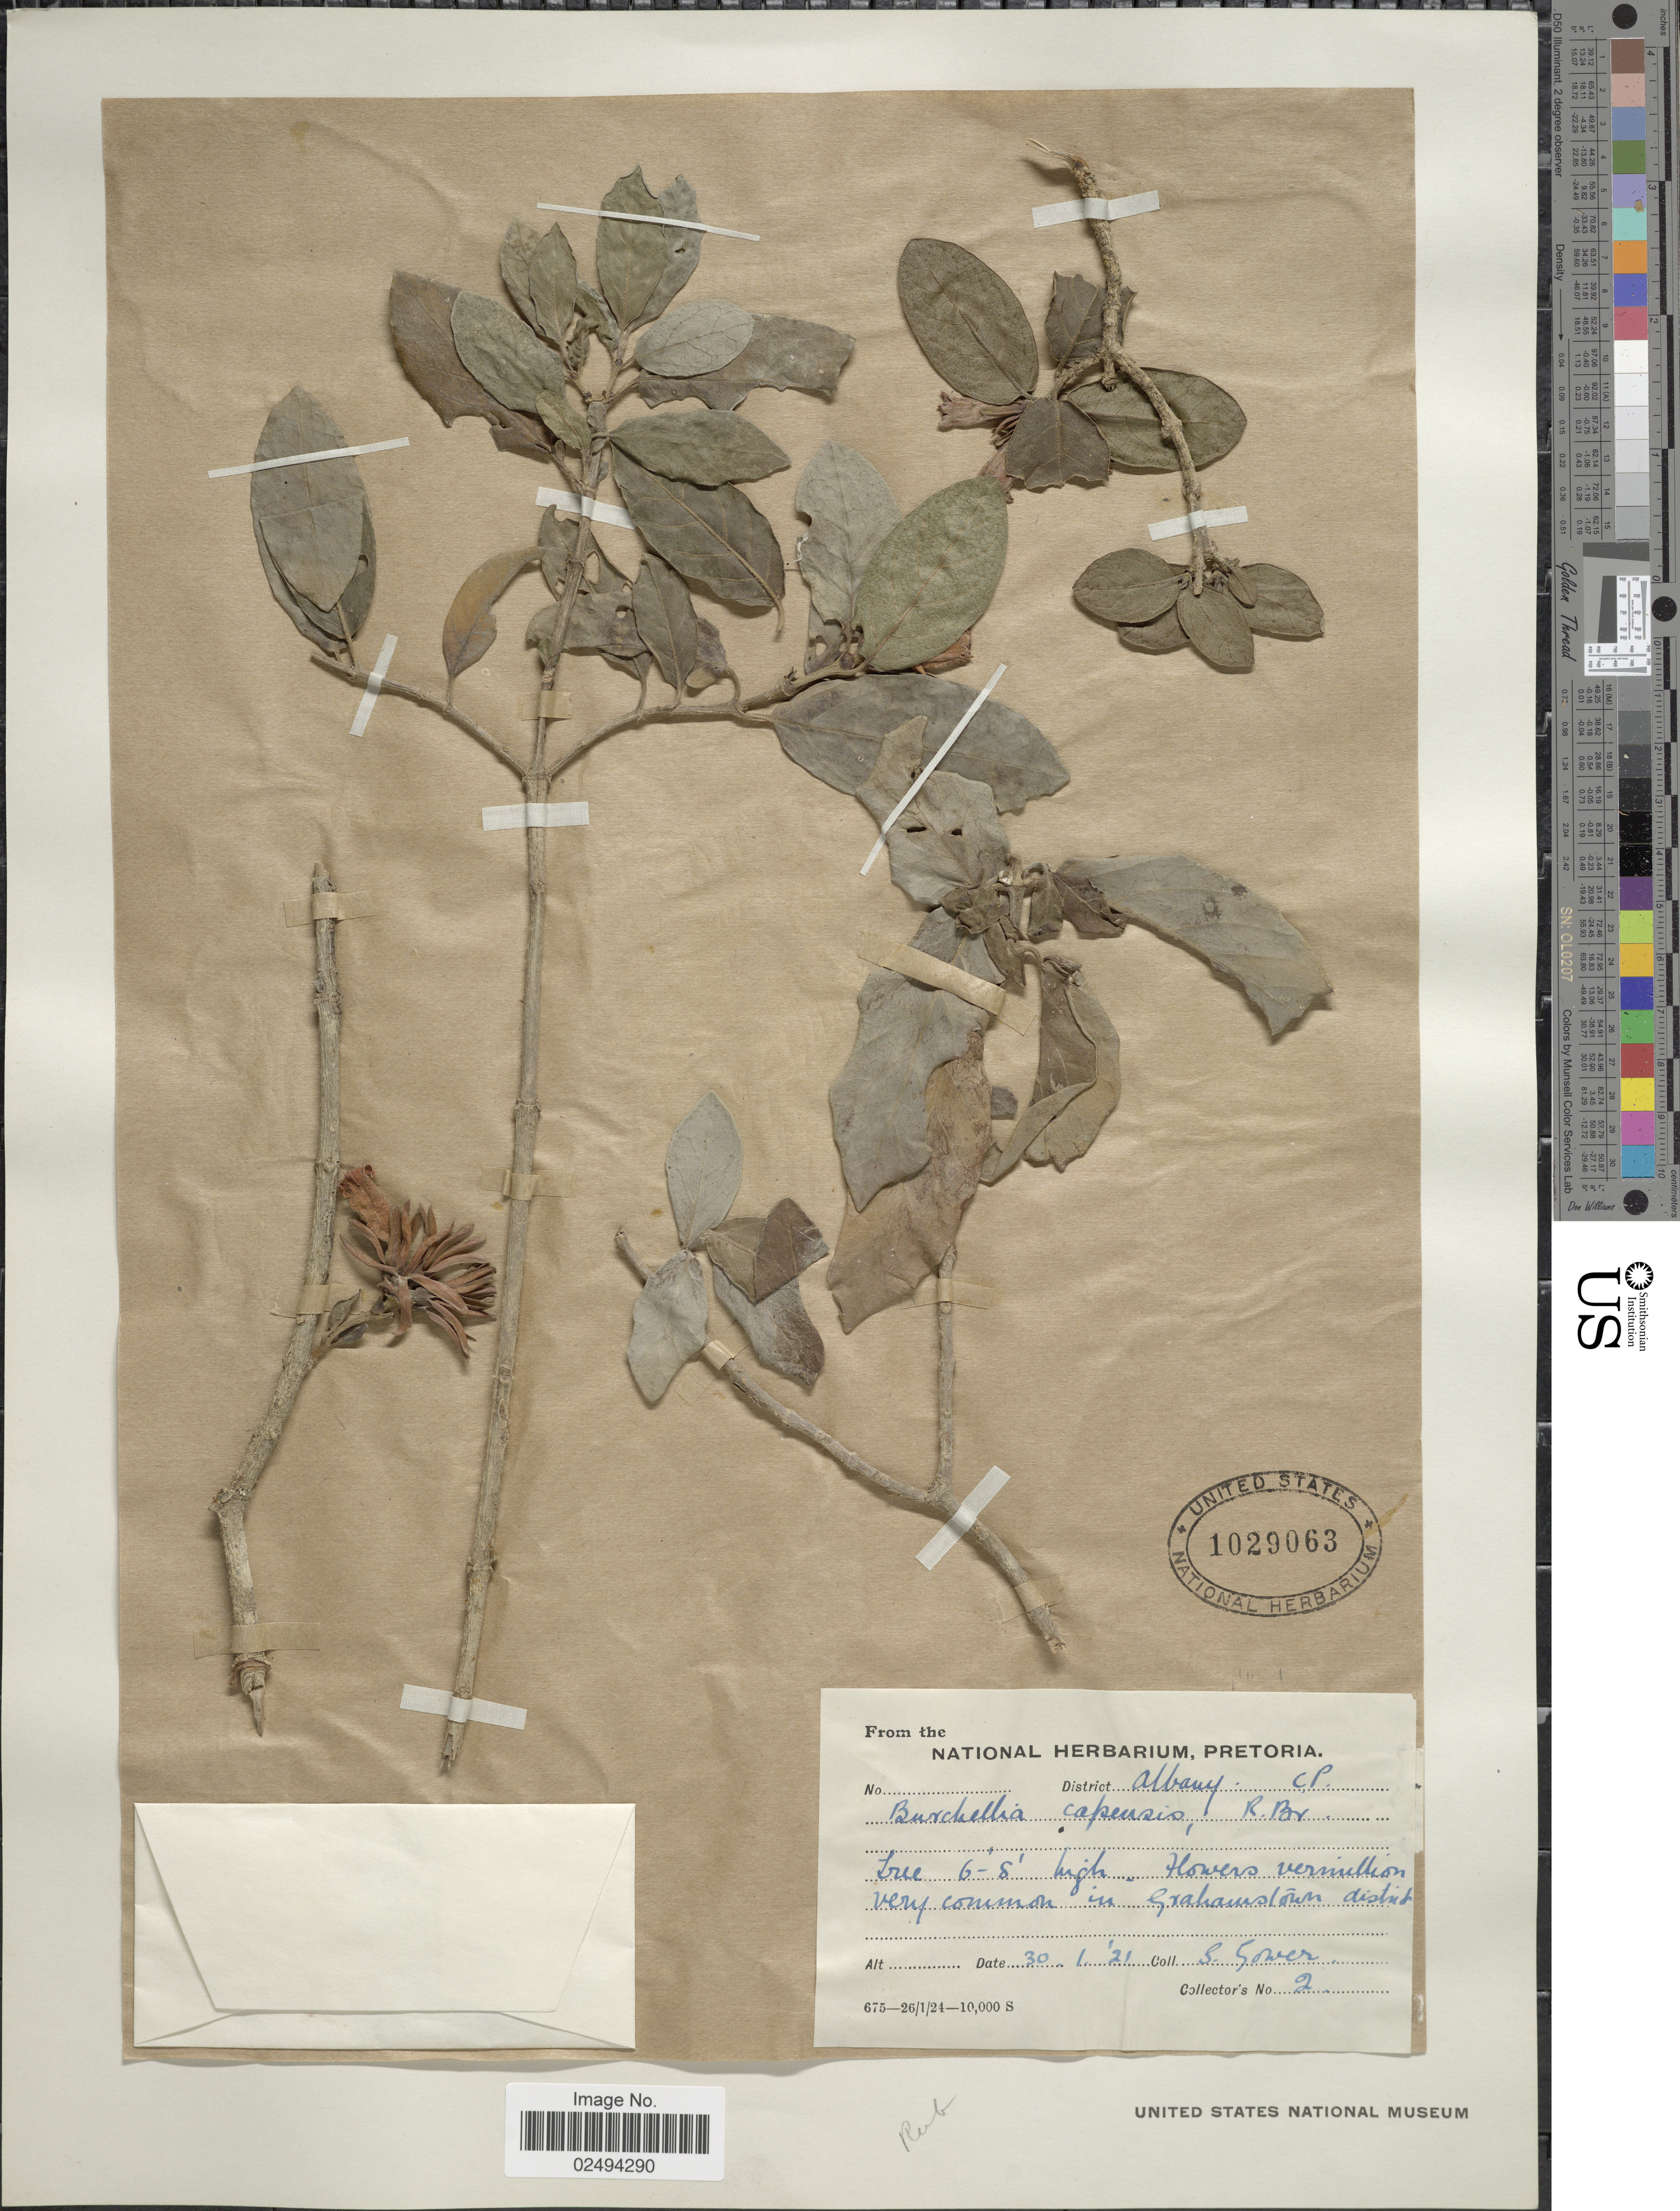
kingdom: Plantae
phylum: Tracheophyta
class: Magnoliopsida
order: Gentianales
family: Rubiaceae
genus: Burchellia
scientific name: Burchellia capensis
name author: R. Br.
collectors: S. Gower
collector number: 2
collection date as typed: Transcribed d/m/y: 30/1/21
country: South Africa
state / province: Eastern Cape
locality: District Albany, Very common in Grahamstown district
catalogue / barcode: US 1029063